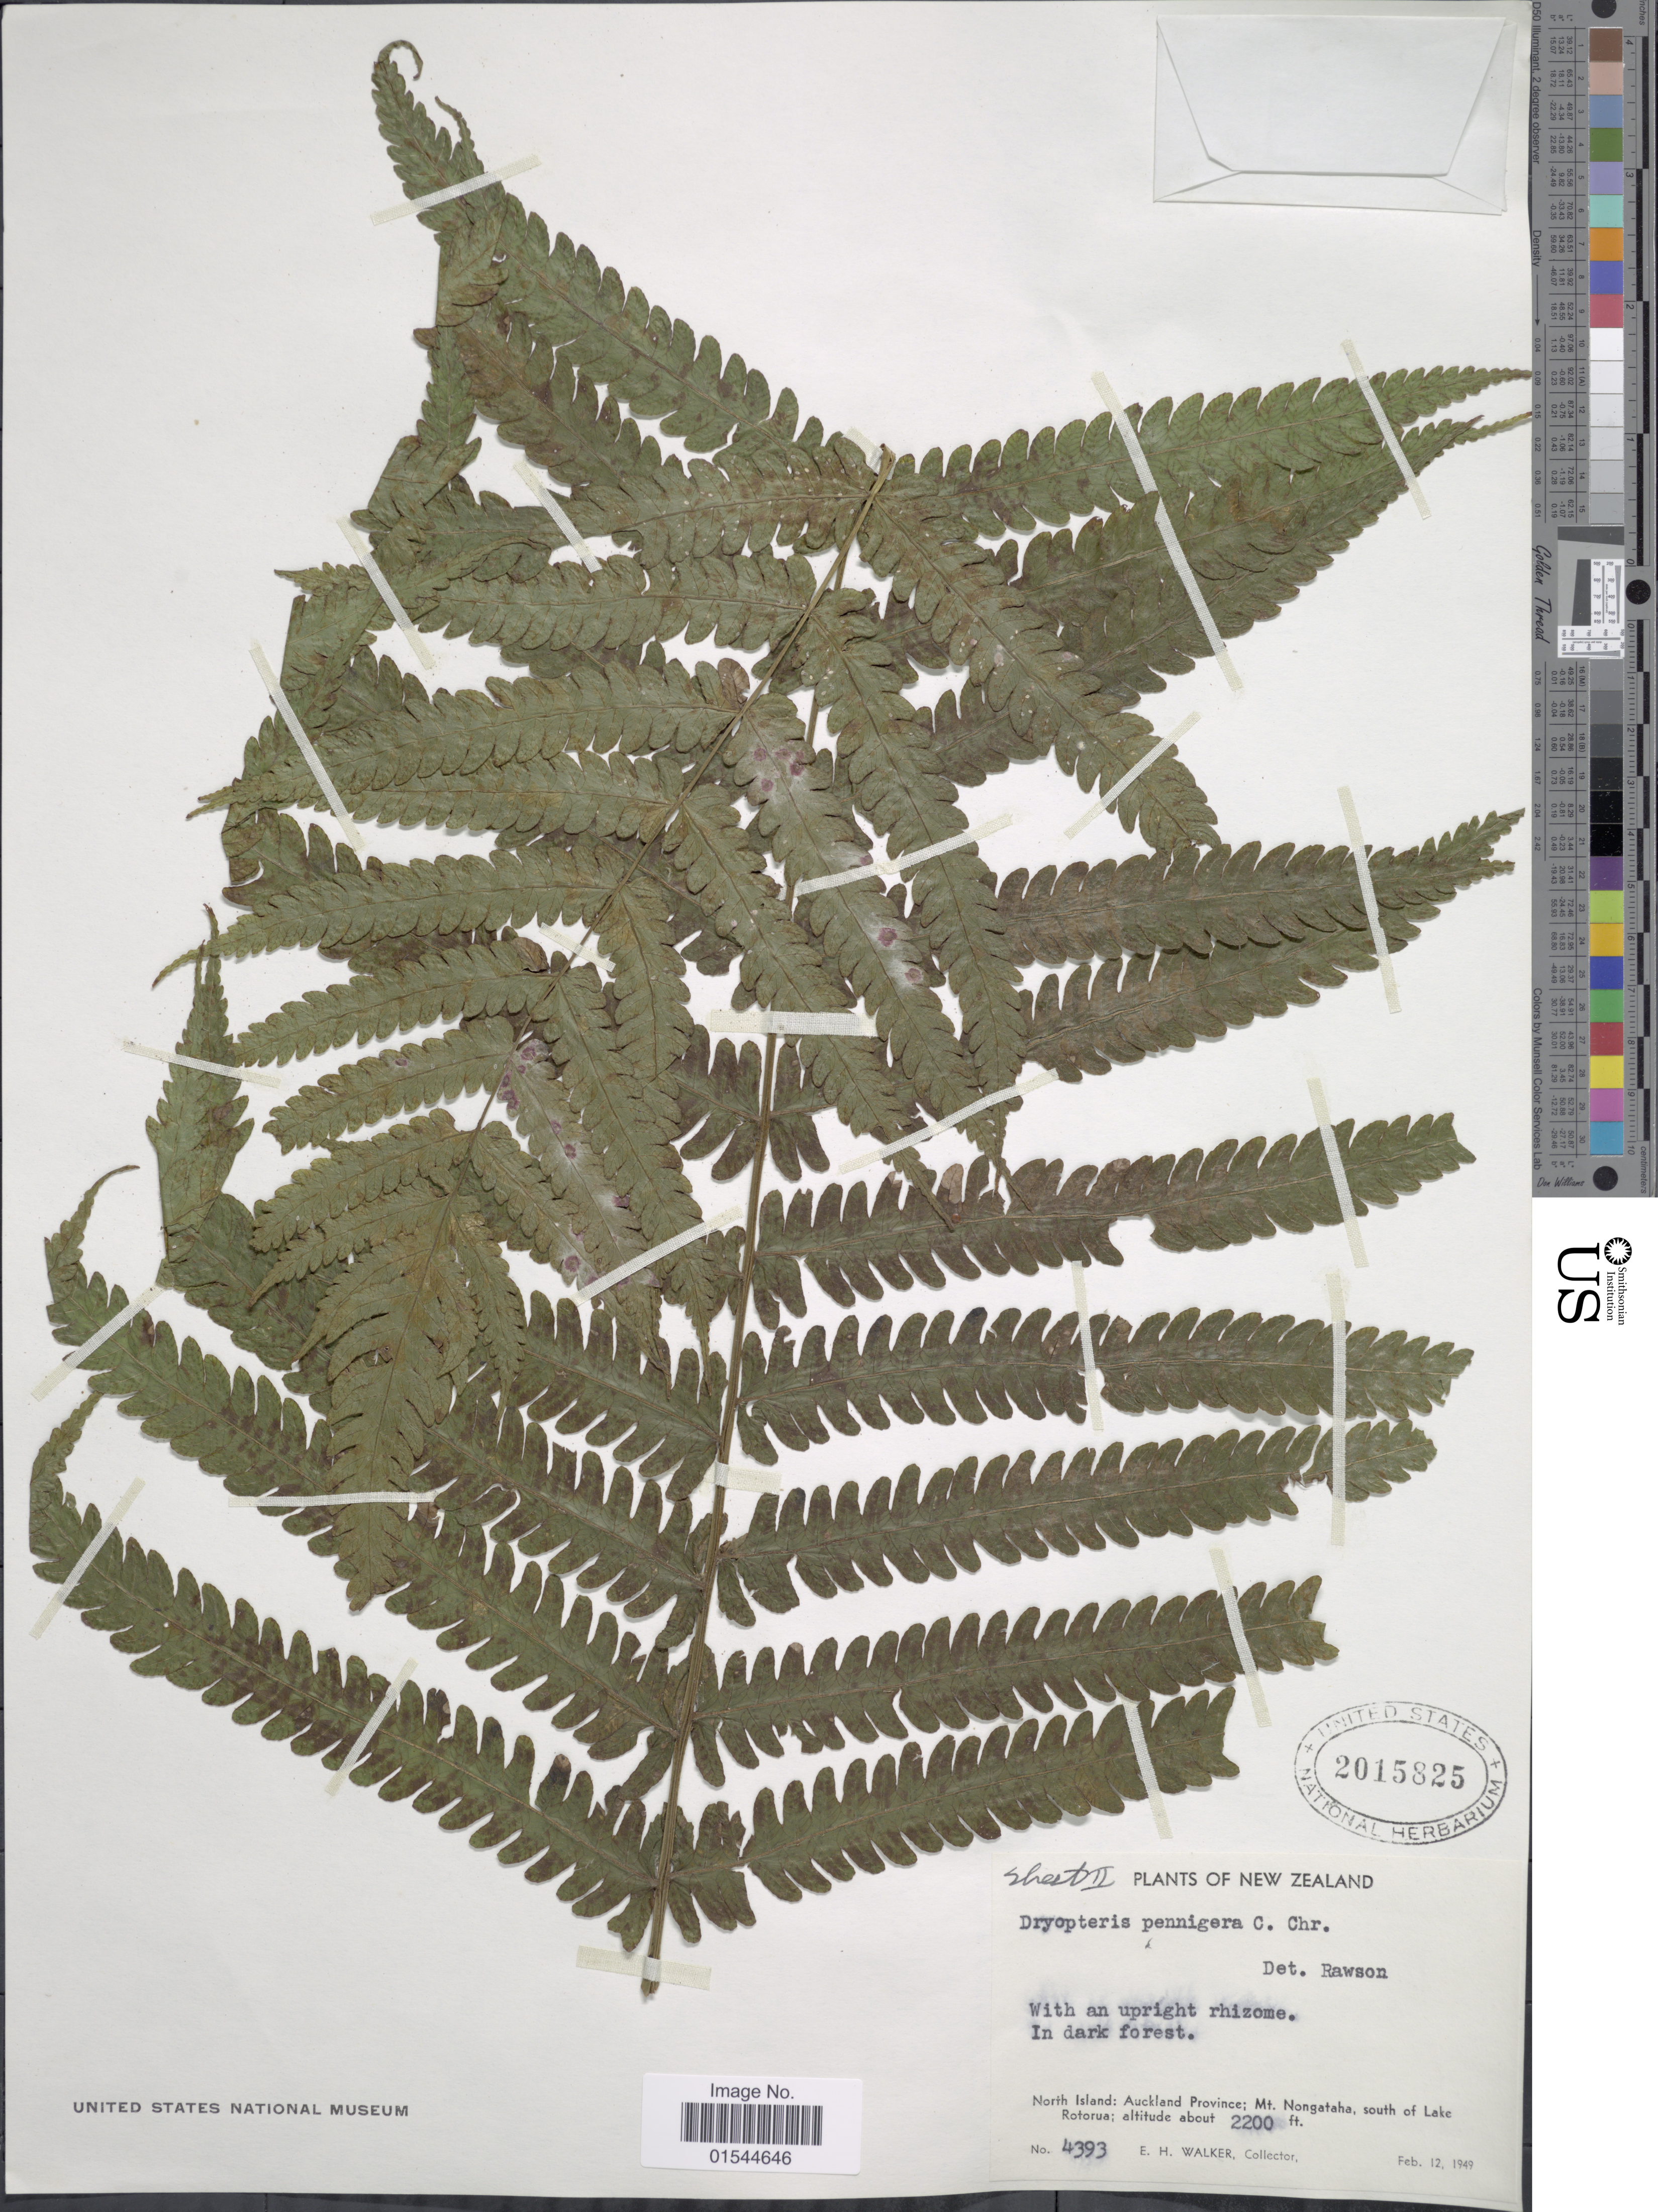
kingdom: Plantae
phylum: Tracheophyta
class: Polypodiopsida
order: Polypodiales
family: Thelypteridaceae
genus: Pneumatopteris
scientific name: Pneumatopteris pennigera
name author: (G. Forst.) Holttum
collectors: E. H. Walker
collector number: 4393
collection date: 1949-02-12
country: New Zealand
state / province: Auckland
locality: North Island: Auckland Province; Mt. Nongataha, south of Lake Rotorua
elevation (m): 671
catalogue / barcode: US 2015825